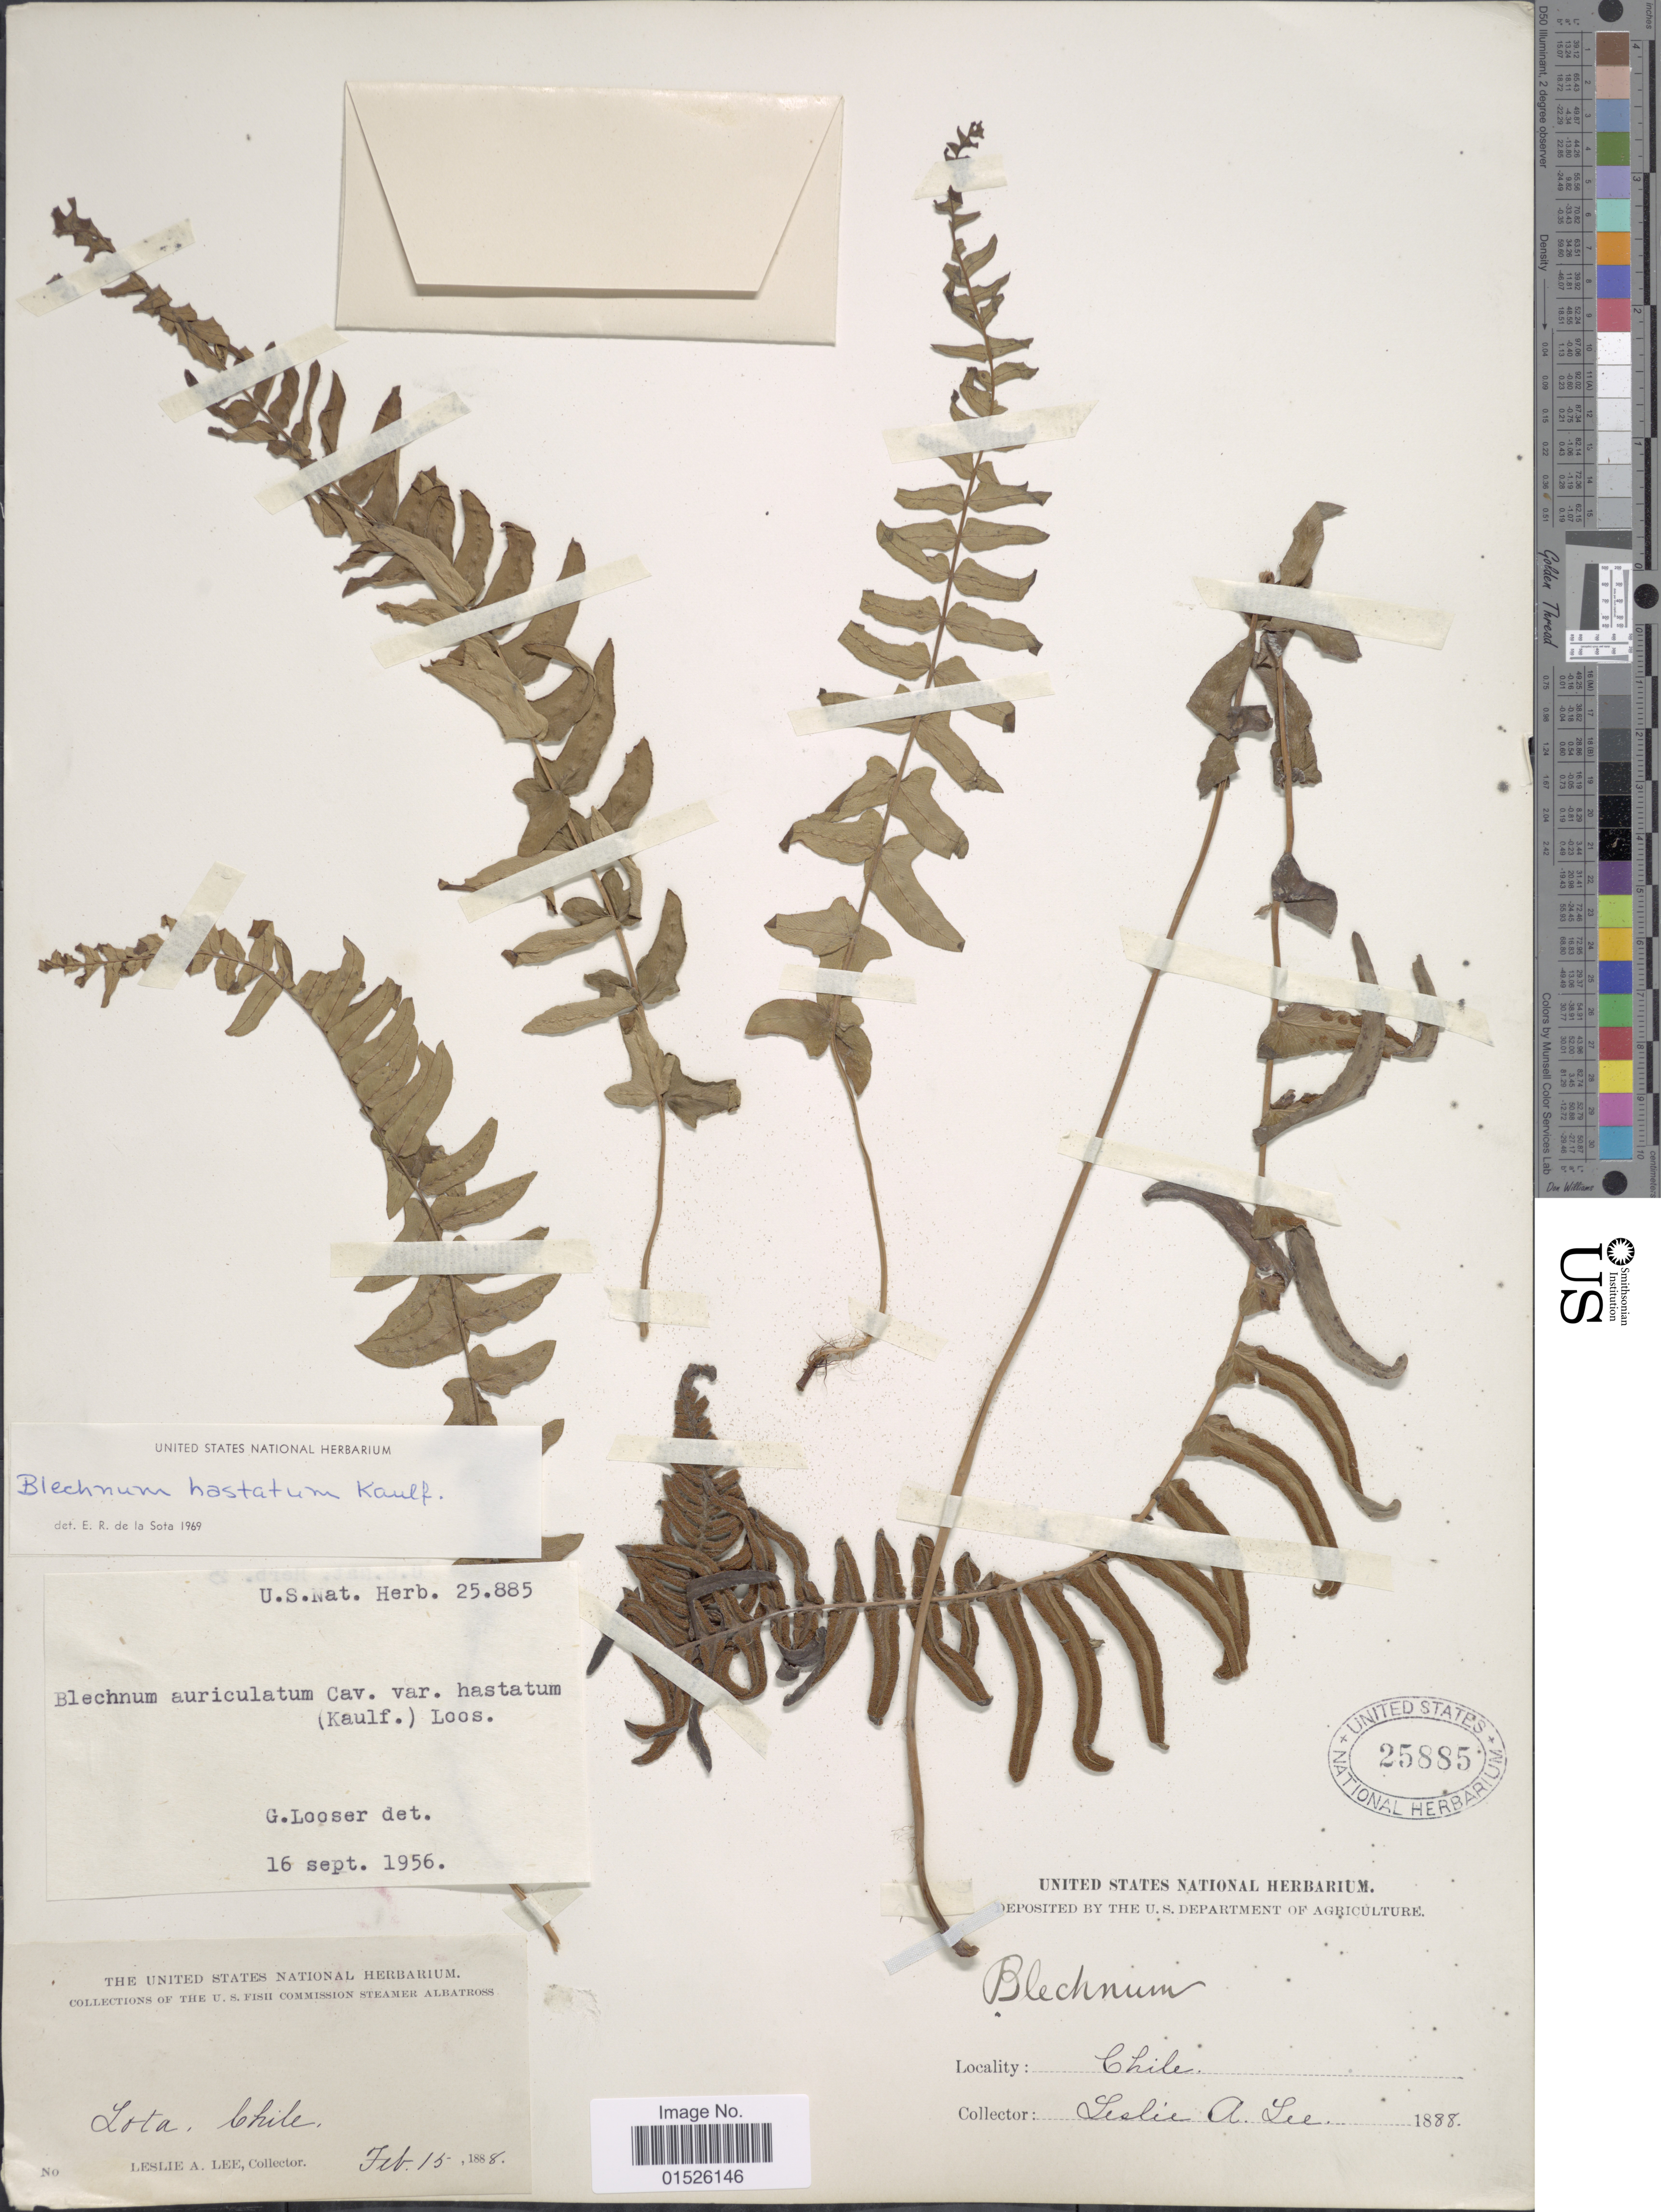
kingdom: Plantae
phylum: Tracheophyta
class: Polypodiopsida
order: Polypodiales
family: Blechnaceae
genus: Blechnum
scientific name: Blechnum hastatum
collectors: L. Lee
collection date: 1888-02-15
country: Chile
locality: Lota, Chile.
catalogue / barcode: US 25885